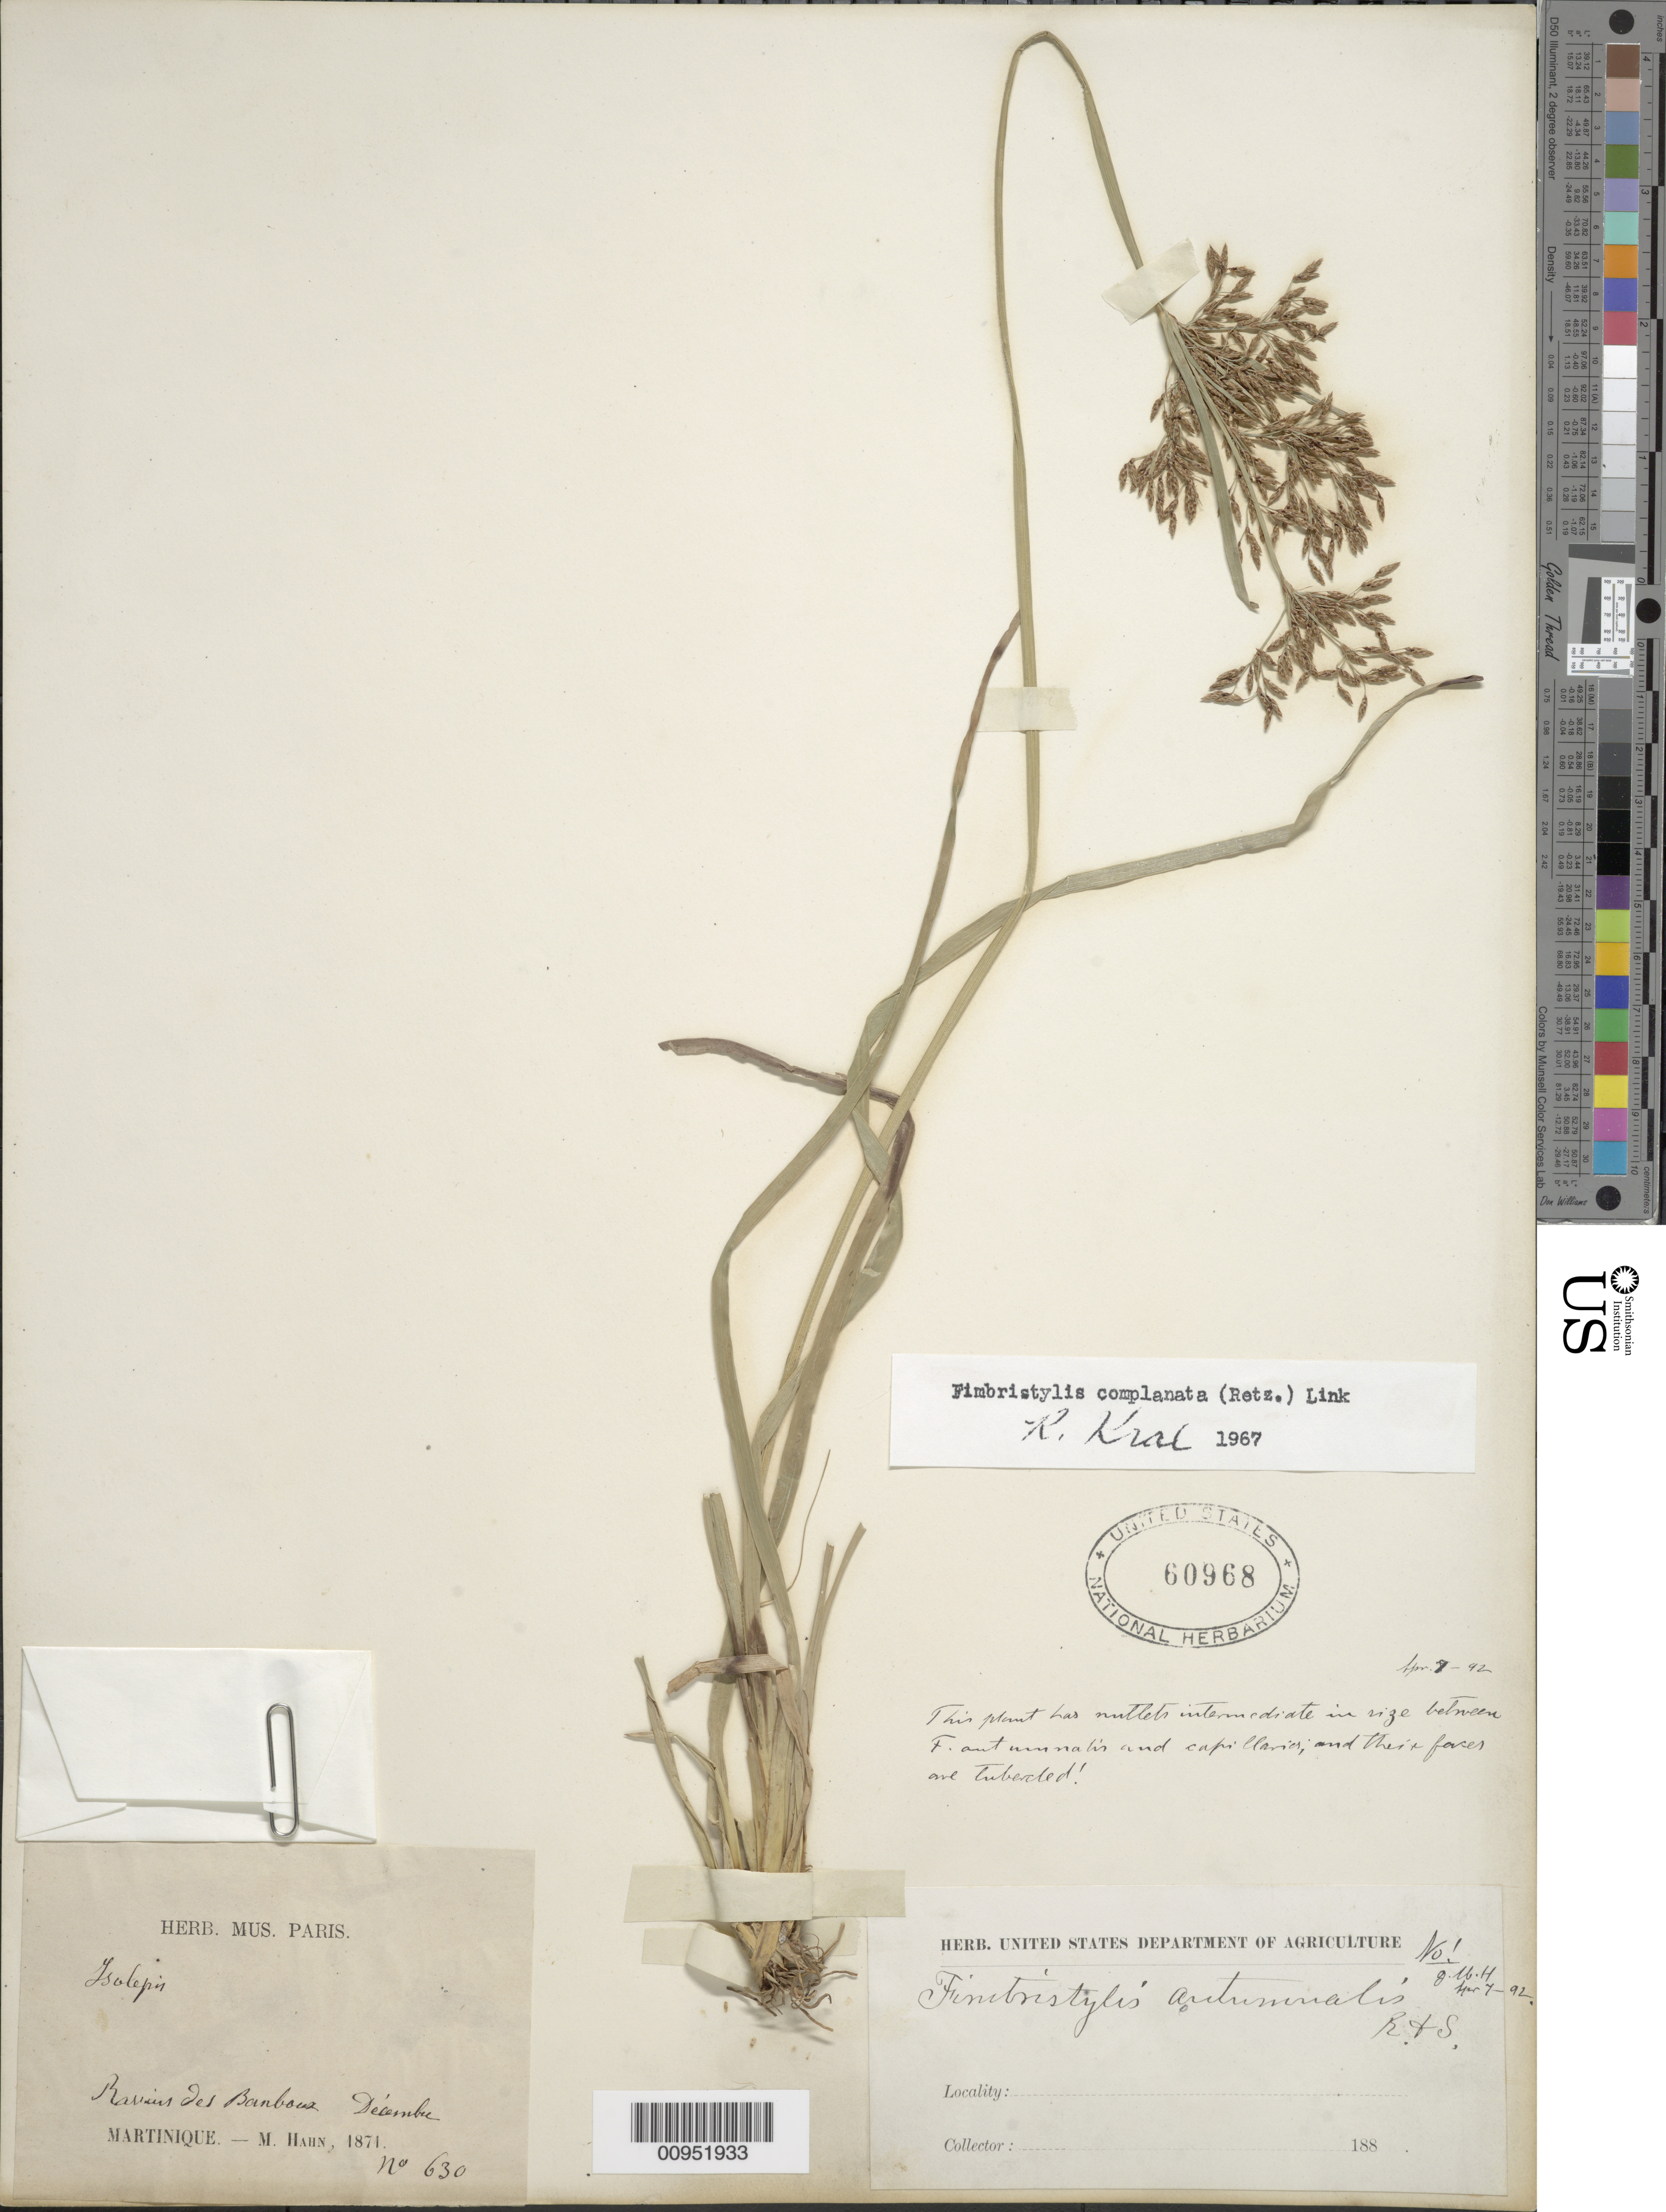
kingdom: Plantae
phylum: Tracheophyta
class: Liliopsida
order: Poales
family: Cyperaceae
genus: Fimbristylis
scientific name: Fimbristylis complanata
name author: (Retz.) Link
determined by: Kral, Robert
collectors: M. Hahn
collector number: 630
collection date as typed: Dec 1871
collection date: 1871-12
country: Martinique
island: Martinique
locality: Ravines del "Barnbous"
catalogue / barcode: US 60968